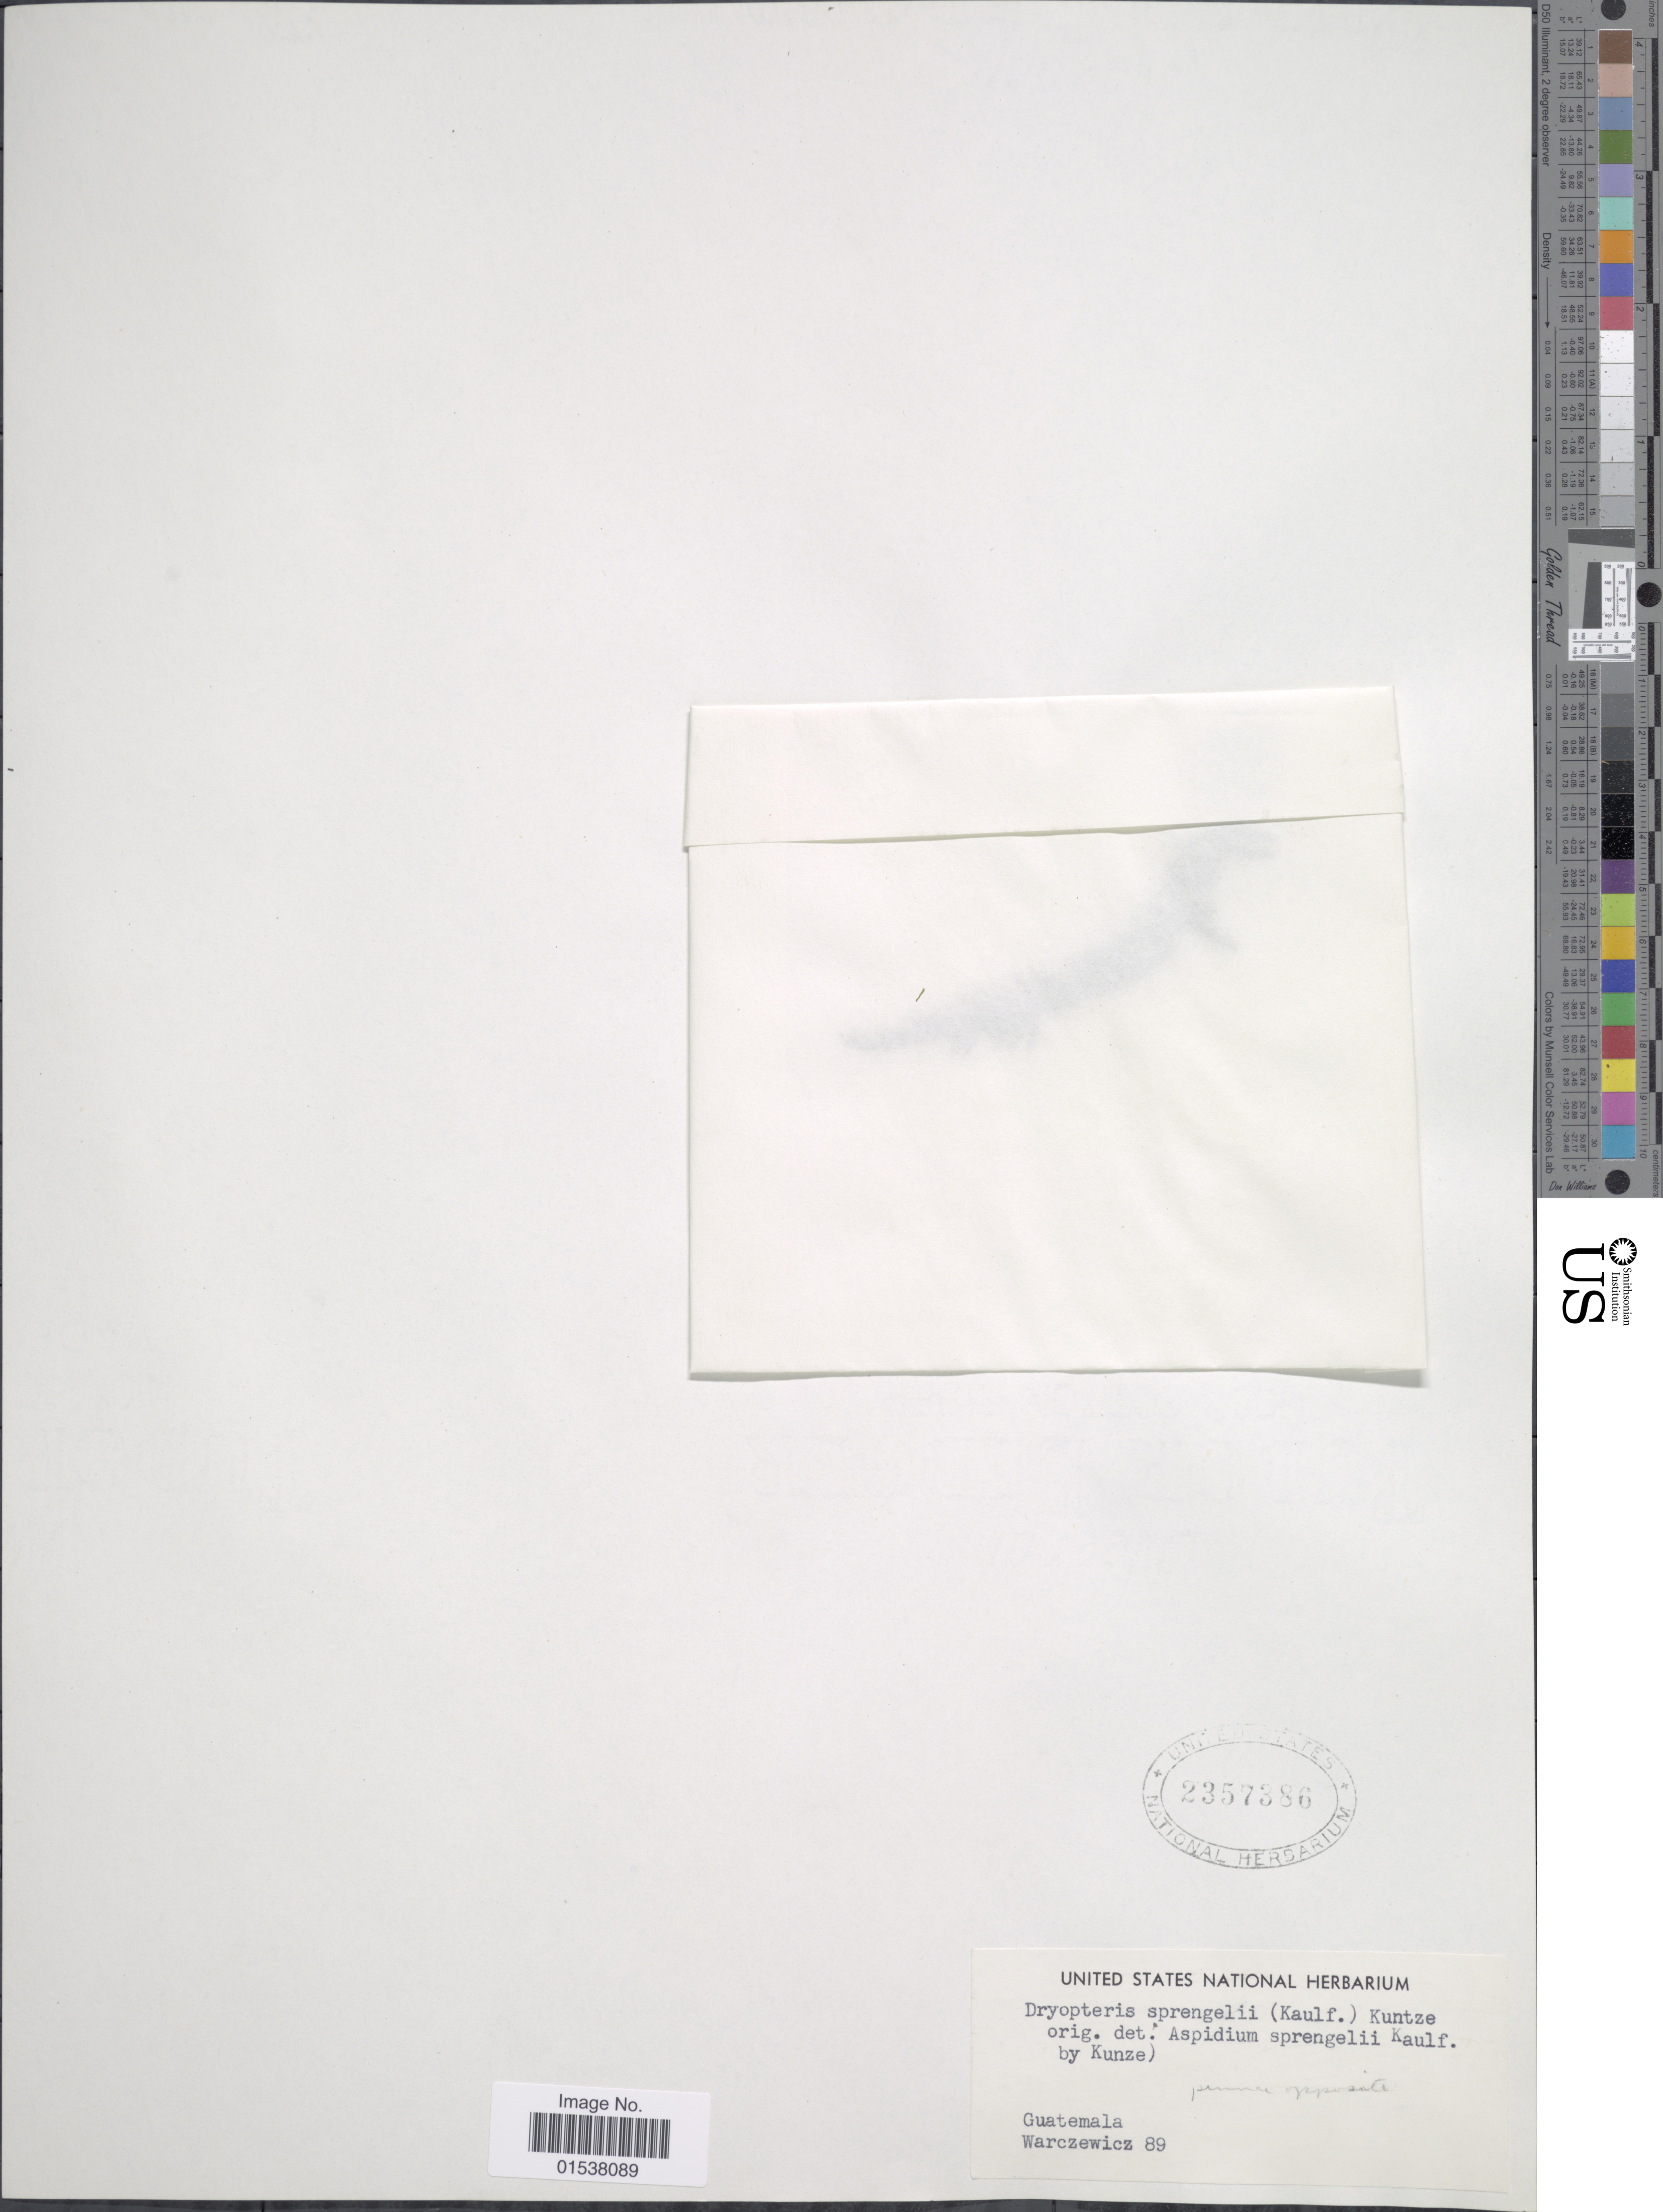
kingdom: Plantae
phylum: Tracheophyta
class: Polypodiopsida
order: Polypodiales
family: Thelypteridaceae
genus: Amauropelta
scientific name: Amauropelta balbisii (Spreng.) comb. nov., ined. 2015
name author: (Spreng.)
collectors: Warczewicz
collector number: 89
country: Guatemala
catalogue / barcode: US 2357386